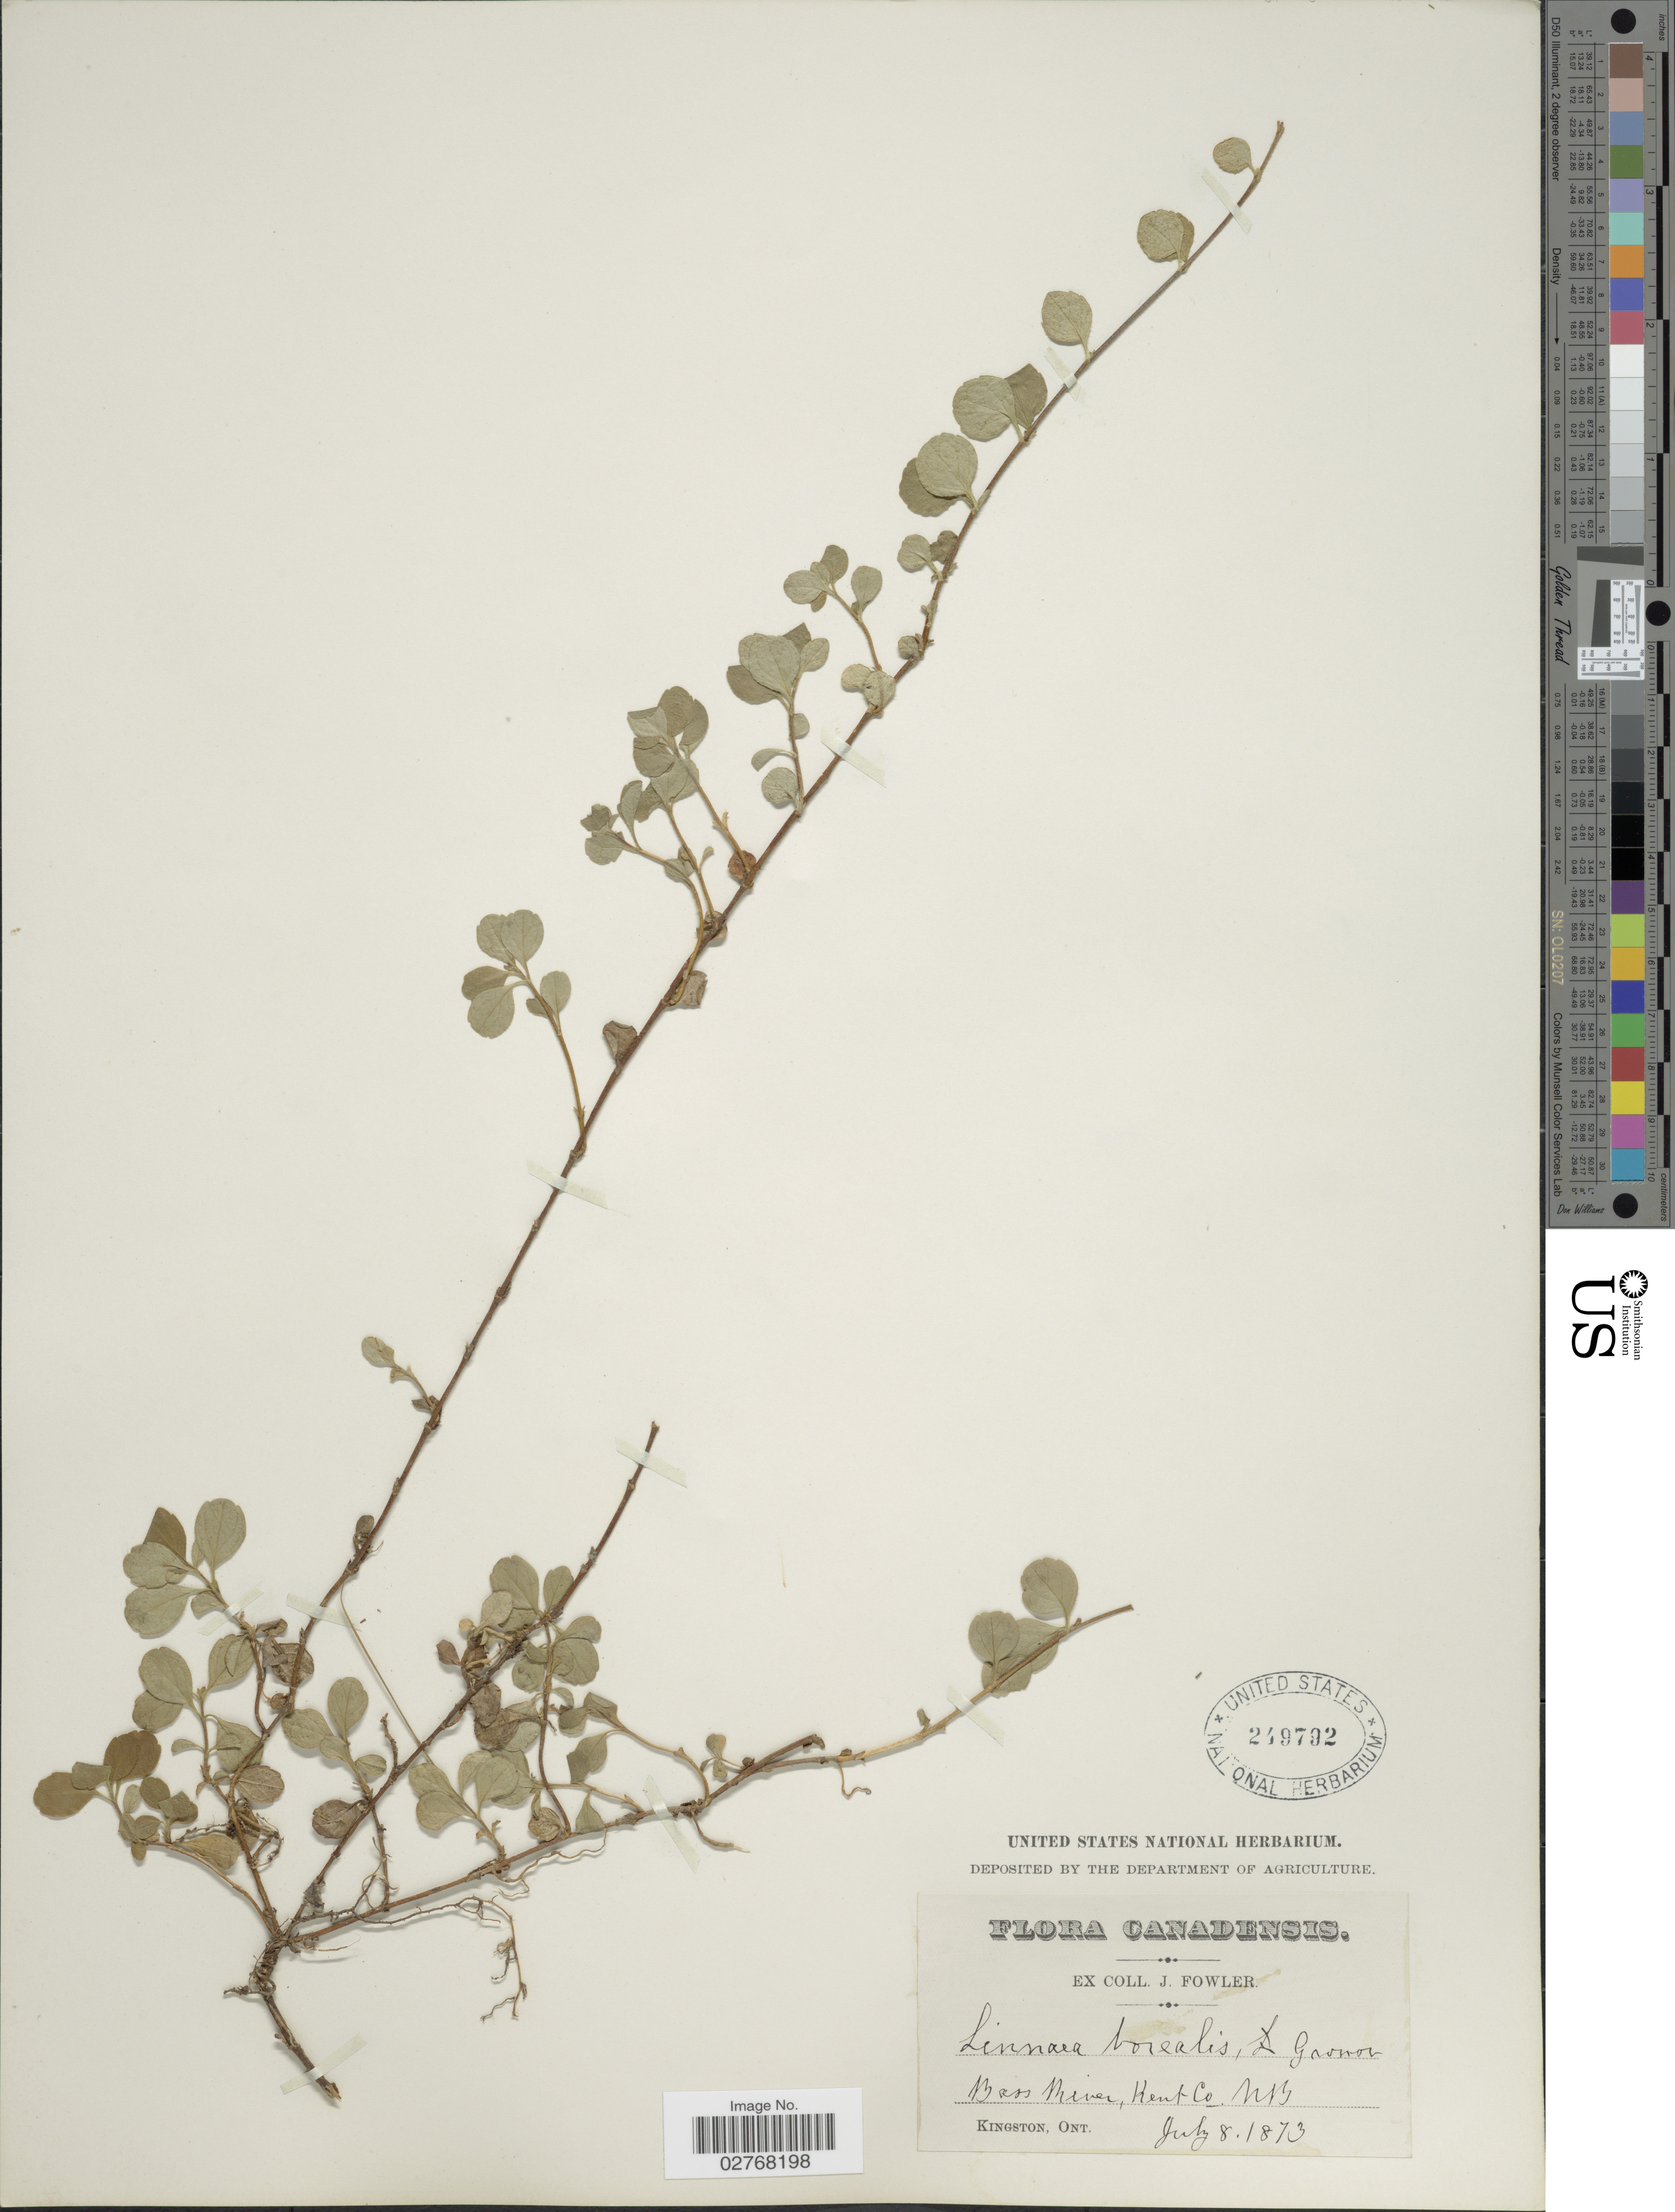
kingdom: Plantae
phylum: Tracheophyta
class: Magnoliopsida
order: Dipsacales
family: Caprifoliaceae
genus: Linnaea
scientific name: Linnaea borealis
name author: L.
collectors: J. P. Fowler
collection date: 1873-07-08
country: Canada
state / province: New Brunswick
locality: Bass River, Kent Co.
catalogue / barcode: US 249792